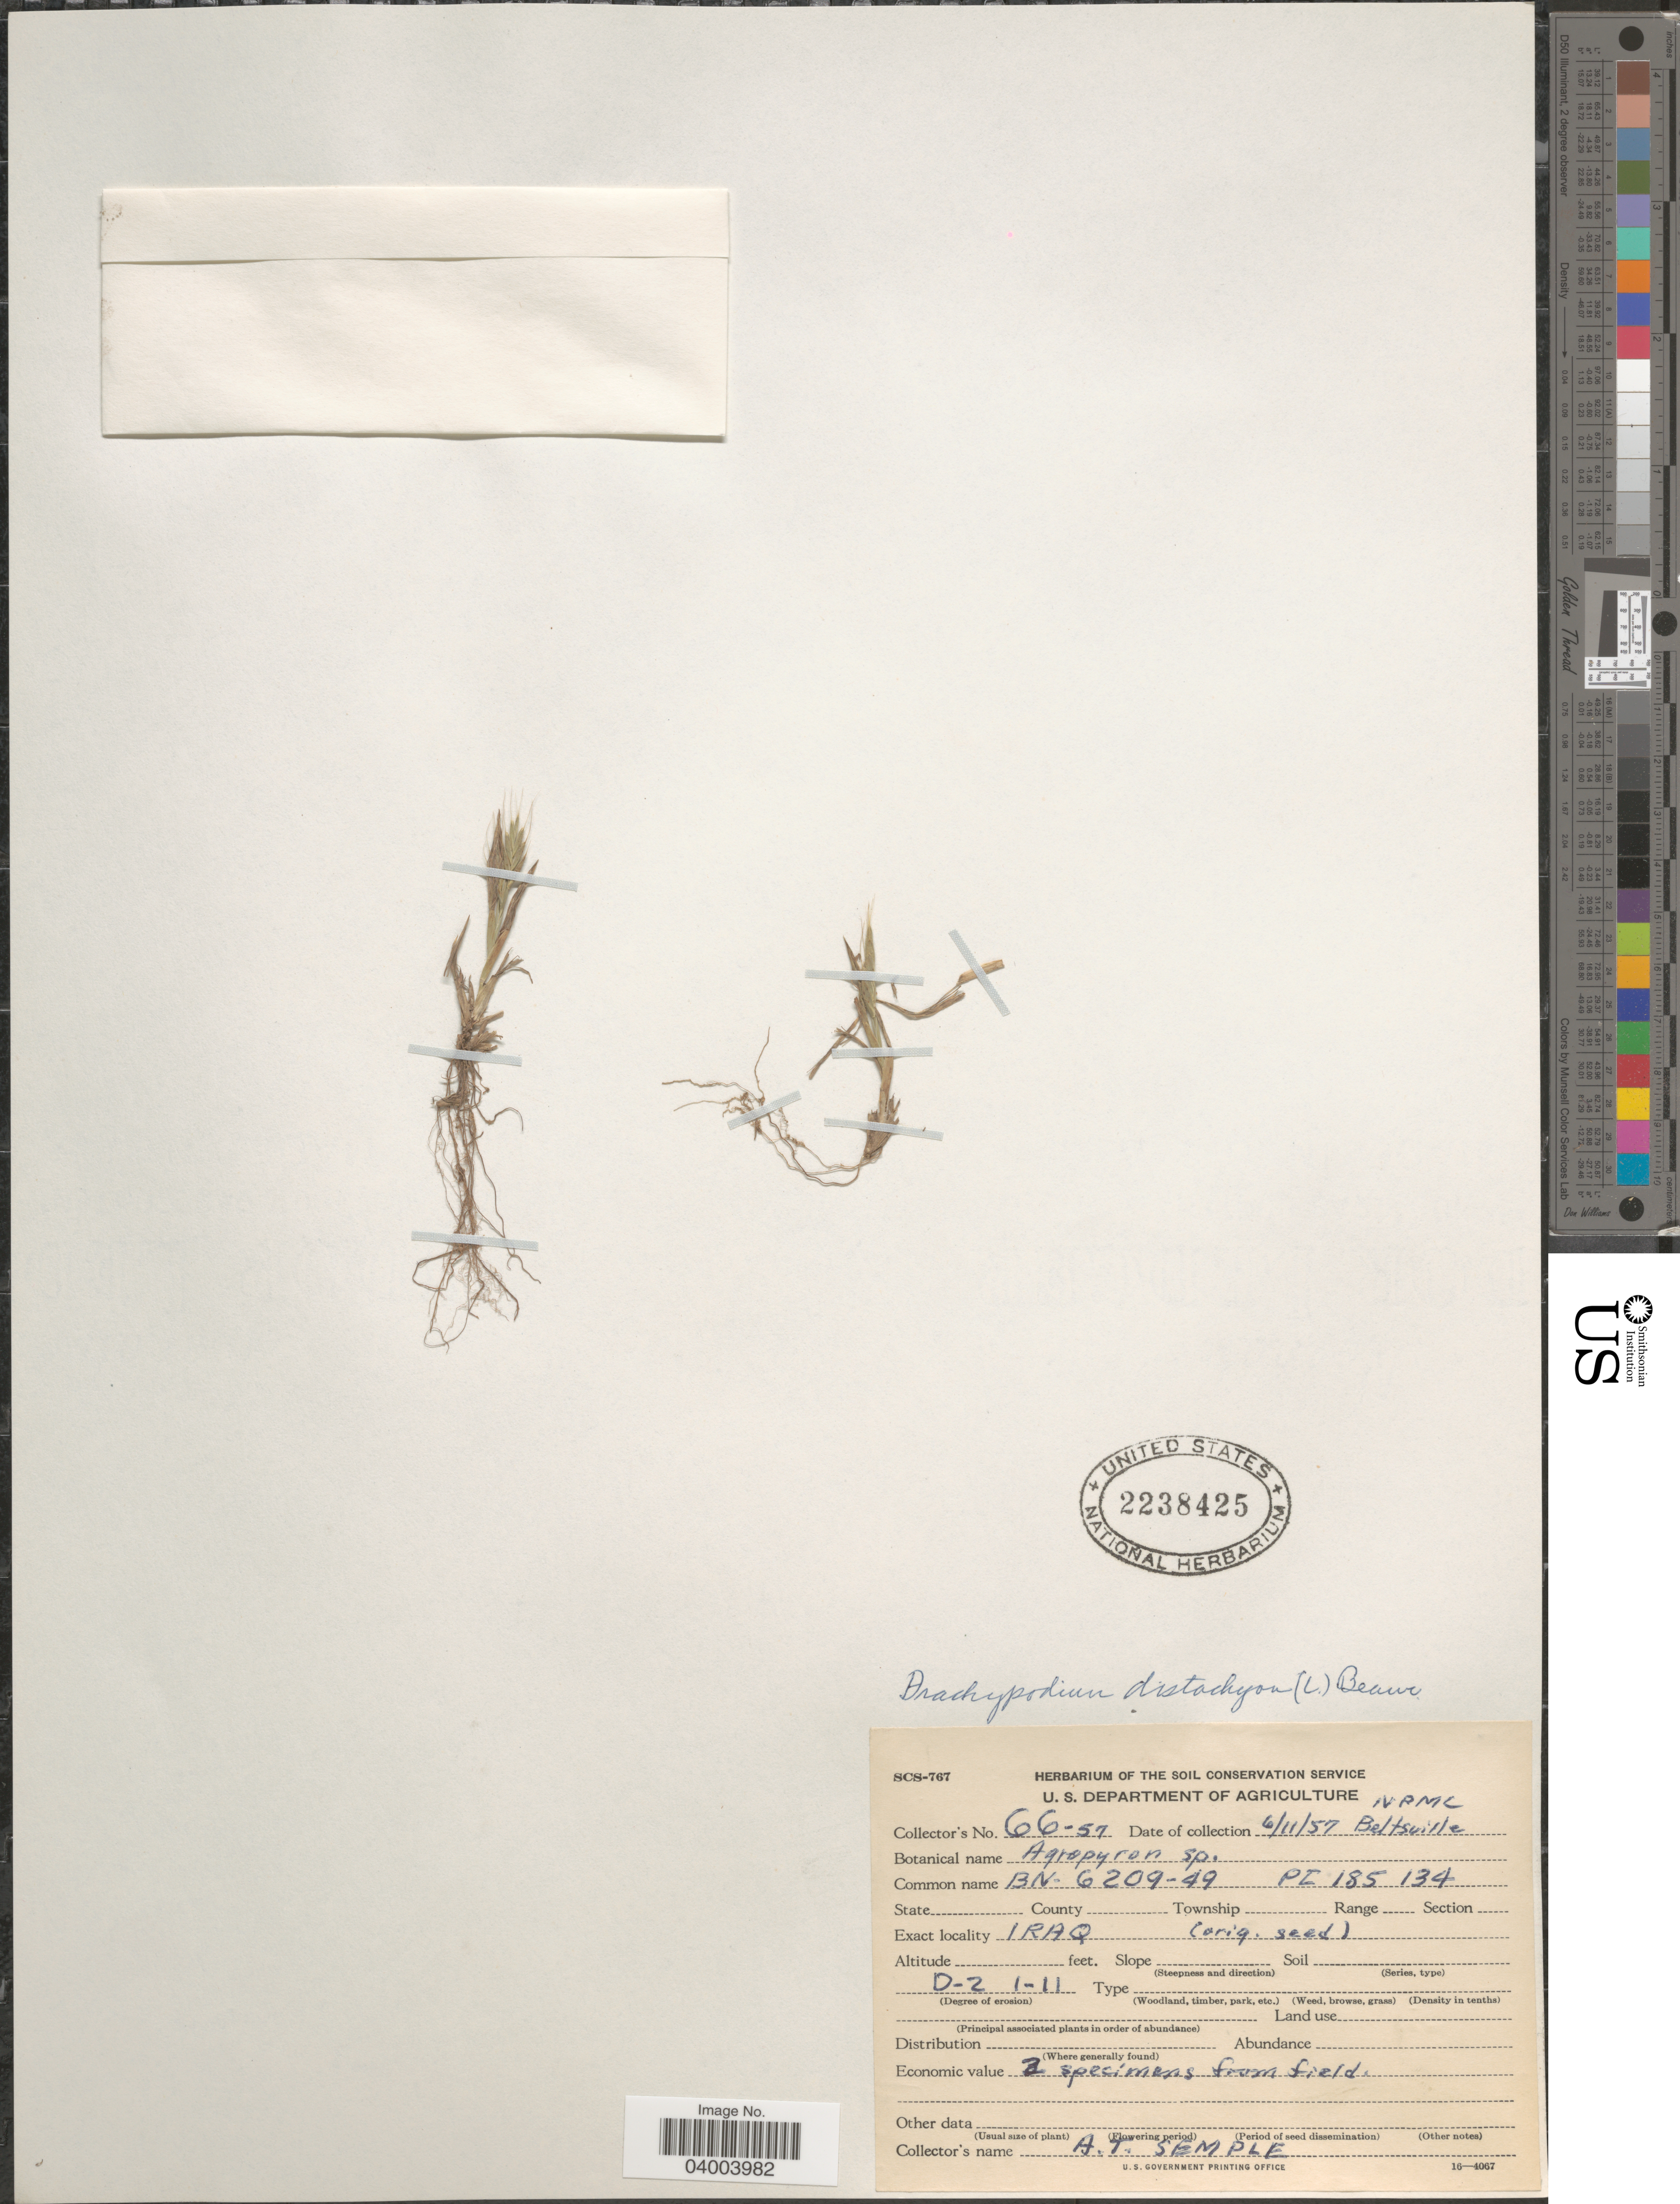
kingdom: Plantae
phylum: Tracheophyta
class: Liliopsida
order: Poales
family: Poaceae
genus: Brachypodium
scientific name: Brachypodium distachyon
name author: (L.) P. Beauv.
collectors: A. Semple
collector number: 66-57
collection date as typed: Transcribed d/m/y: 6/11/57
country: United States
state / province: Maryland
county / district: Prince George's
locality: NPMC Beltsville.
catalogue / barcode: US 2238425